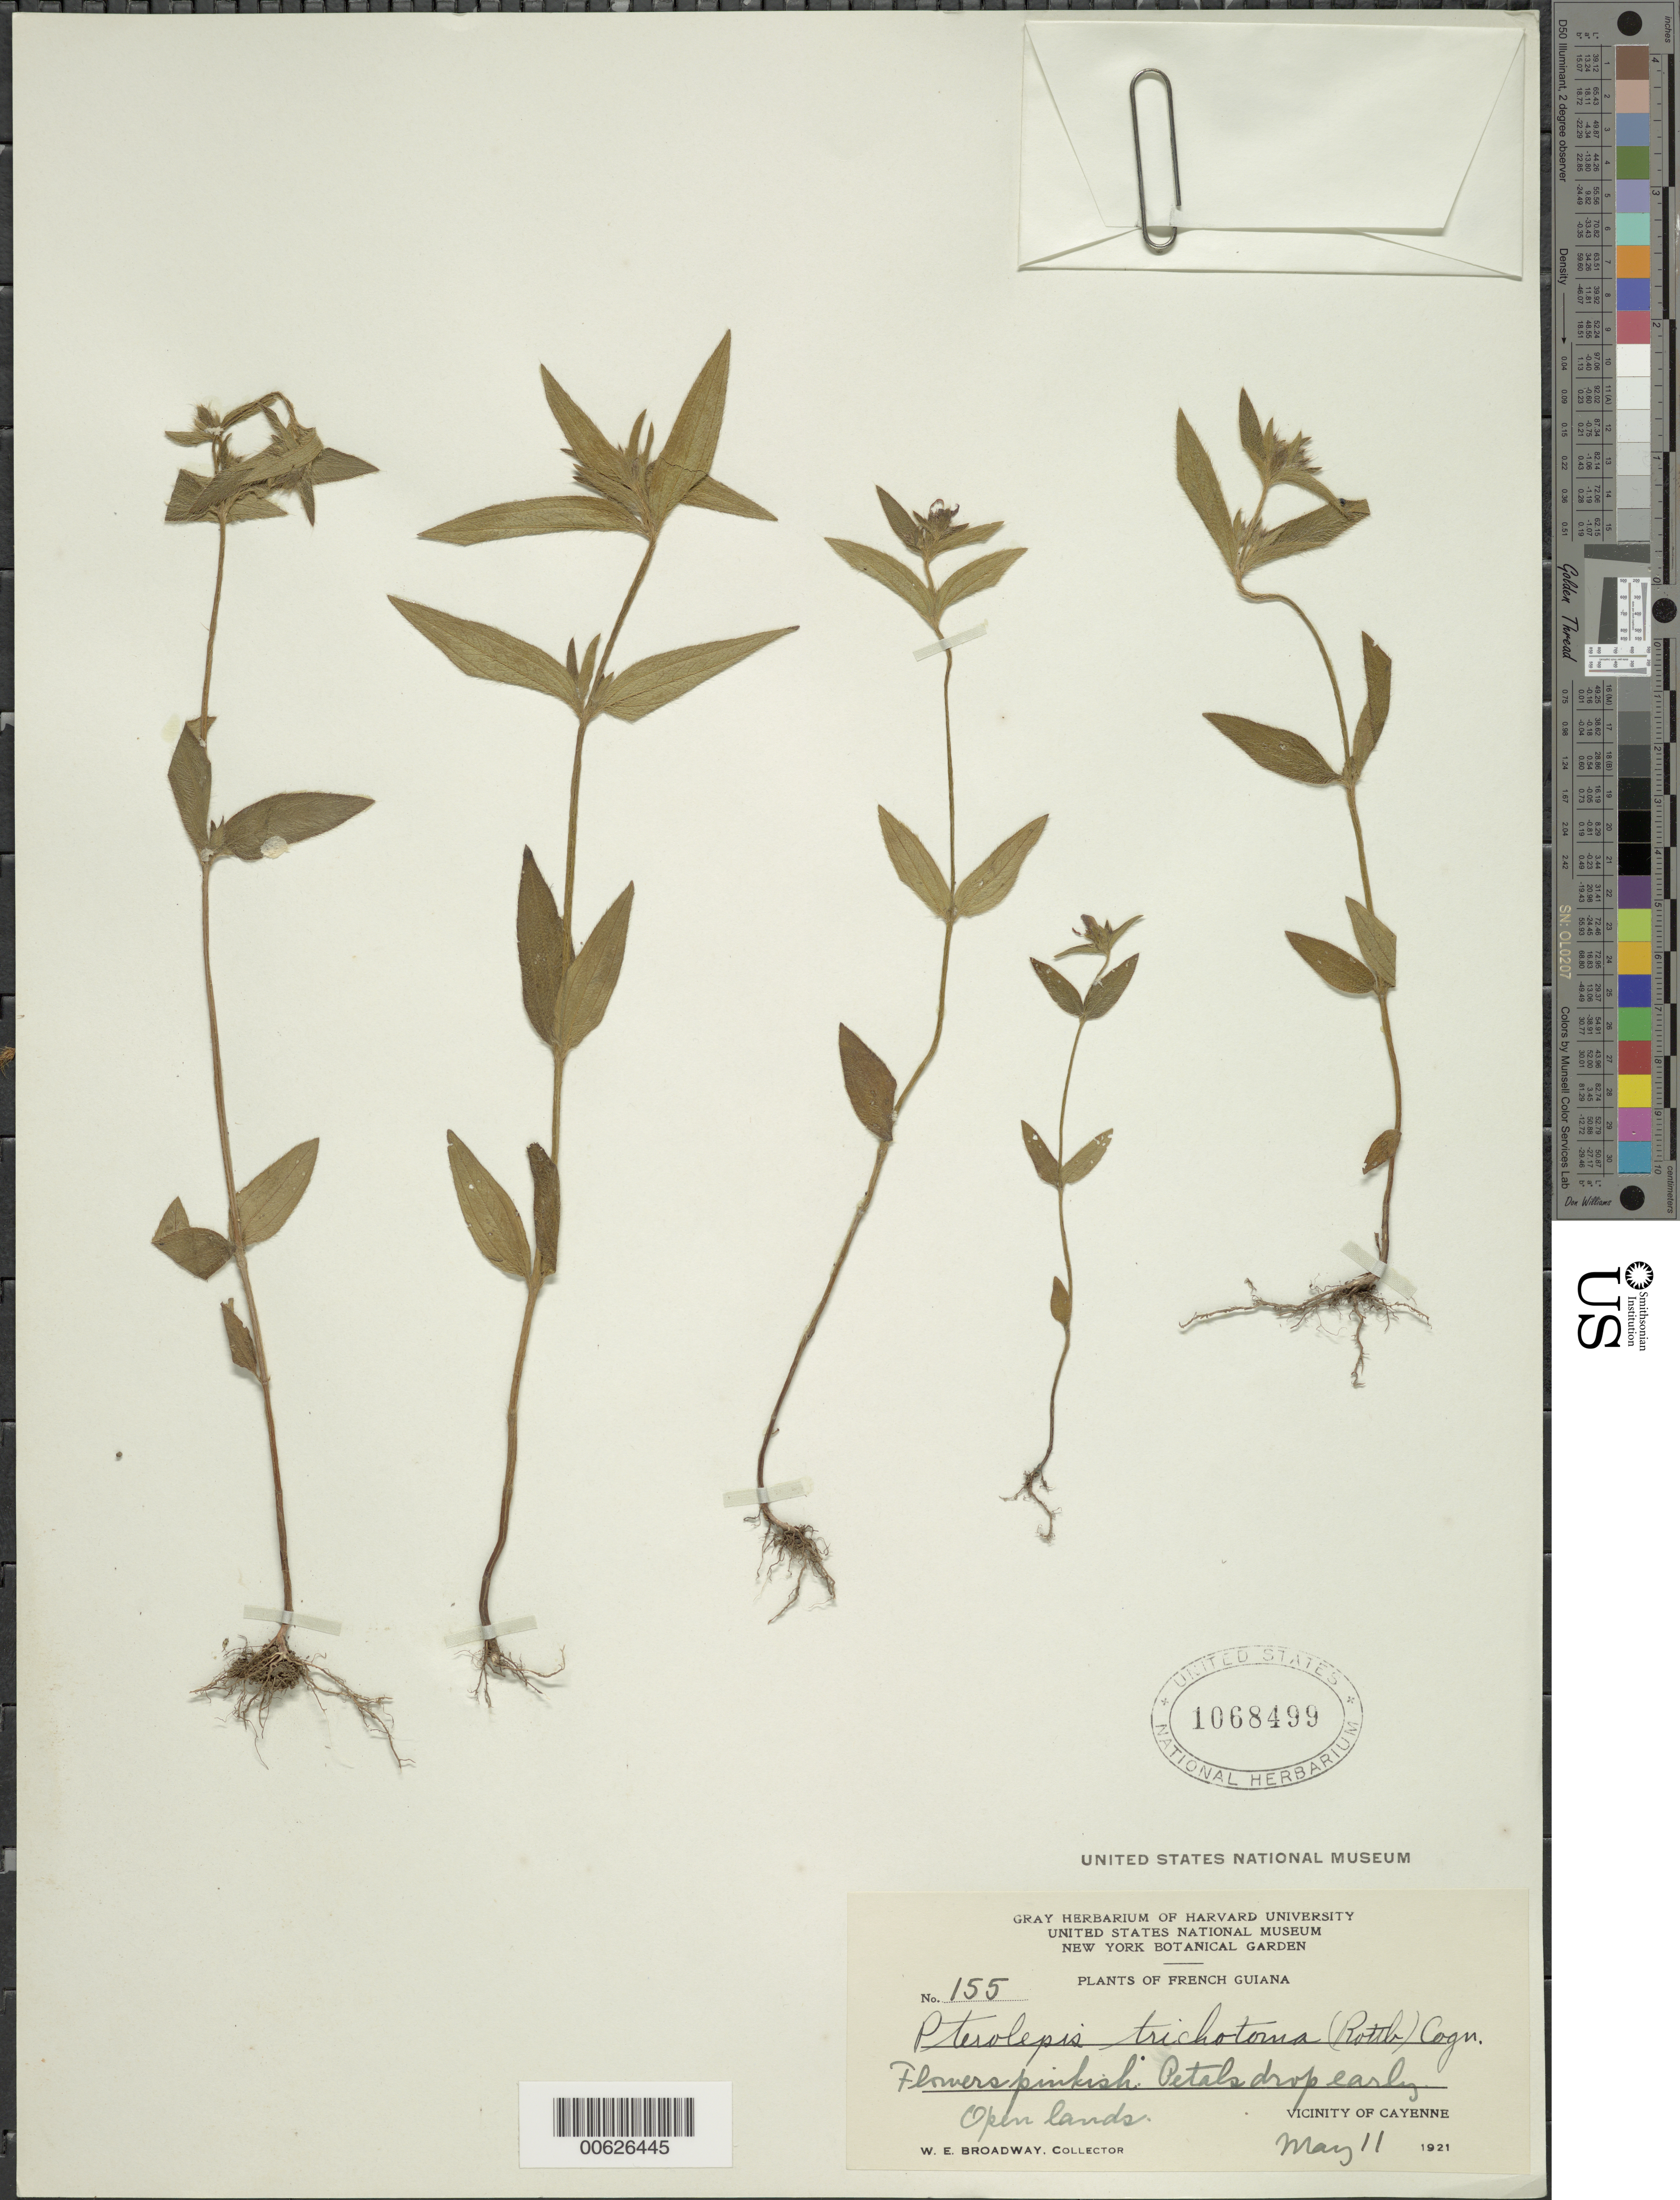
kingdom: Plantae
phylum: Tracheophyta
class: Magnoliopsida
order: Myrtales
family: Melastomataceae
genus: Pterolepis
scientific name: Pterolepis trichotoma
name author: (Rottb.) Cogn.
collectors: W. E. Broadway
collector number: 155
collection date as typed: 11-May-21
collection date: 1921-05-11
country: French Guiana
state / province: Cayenne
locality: Cayenne, vic.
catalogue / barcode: US 1068499